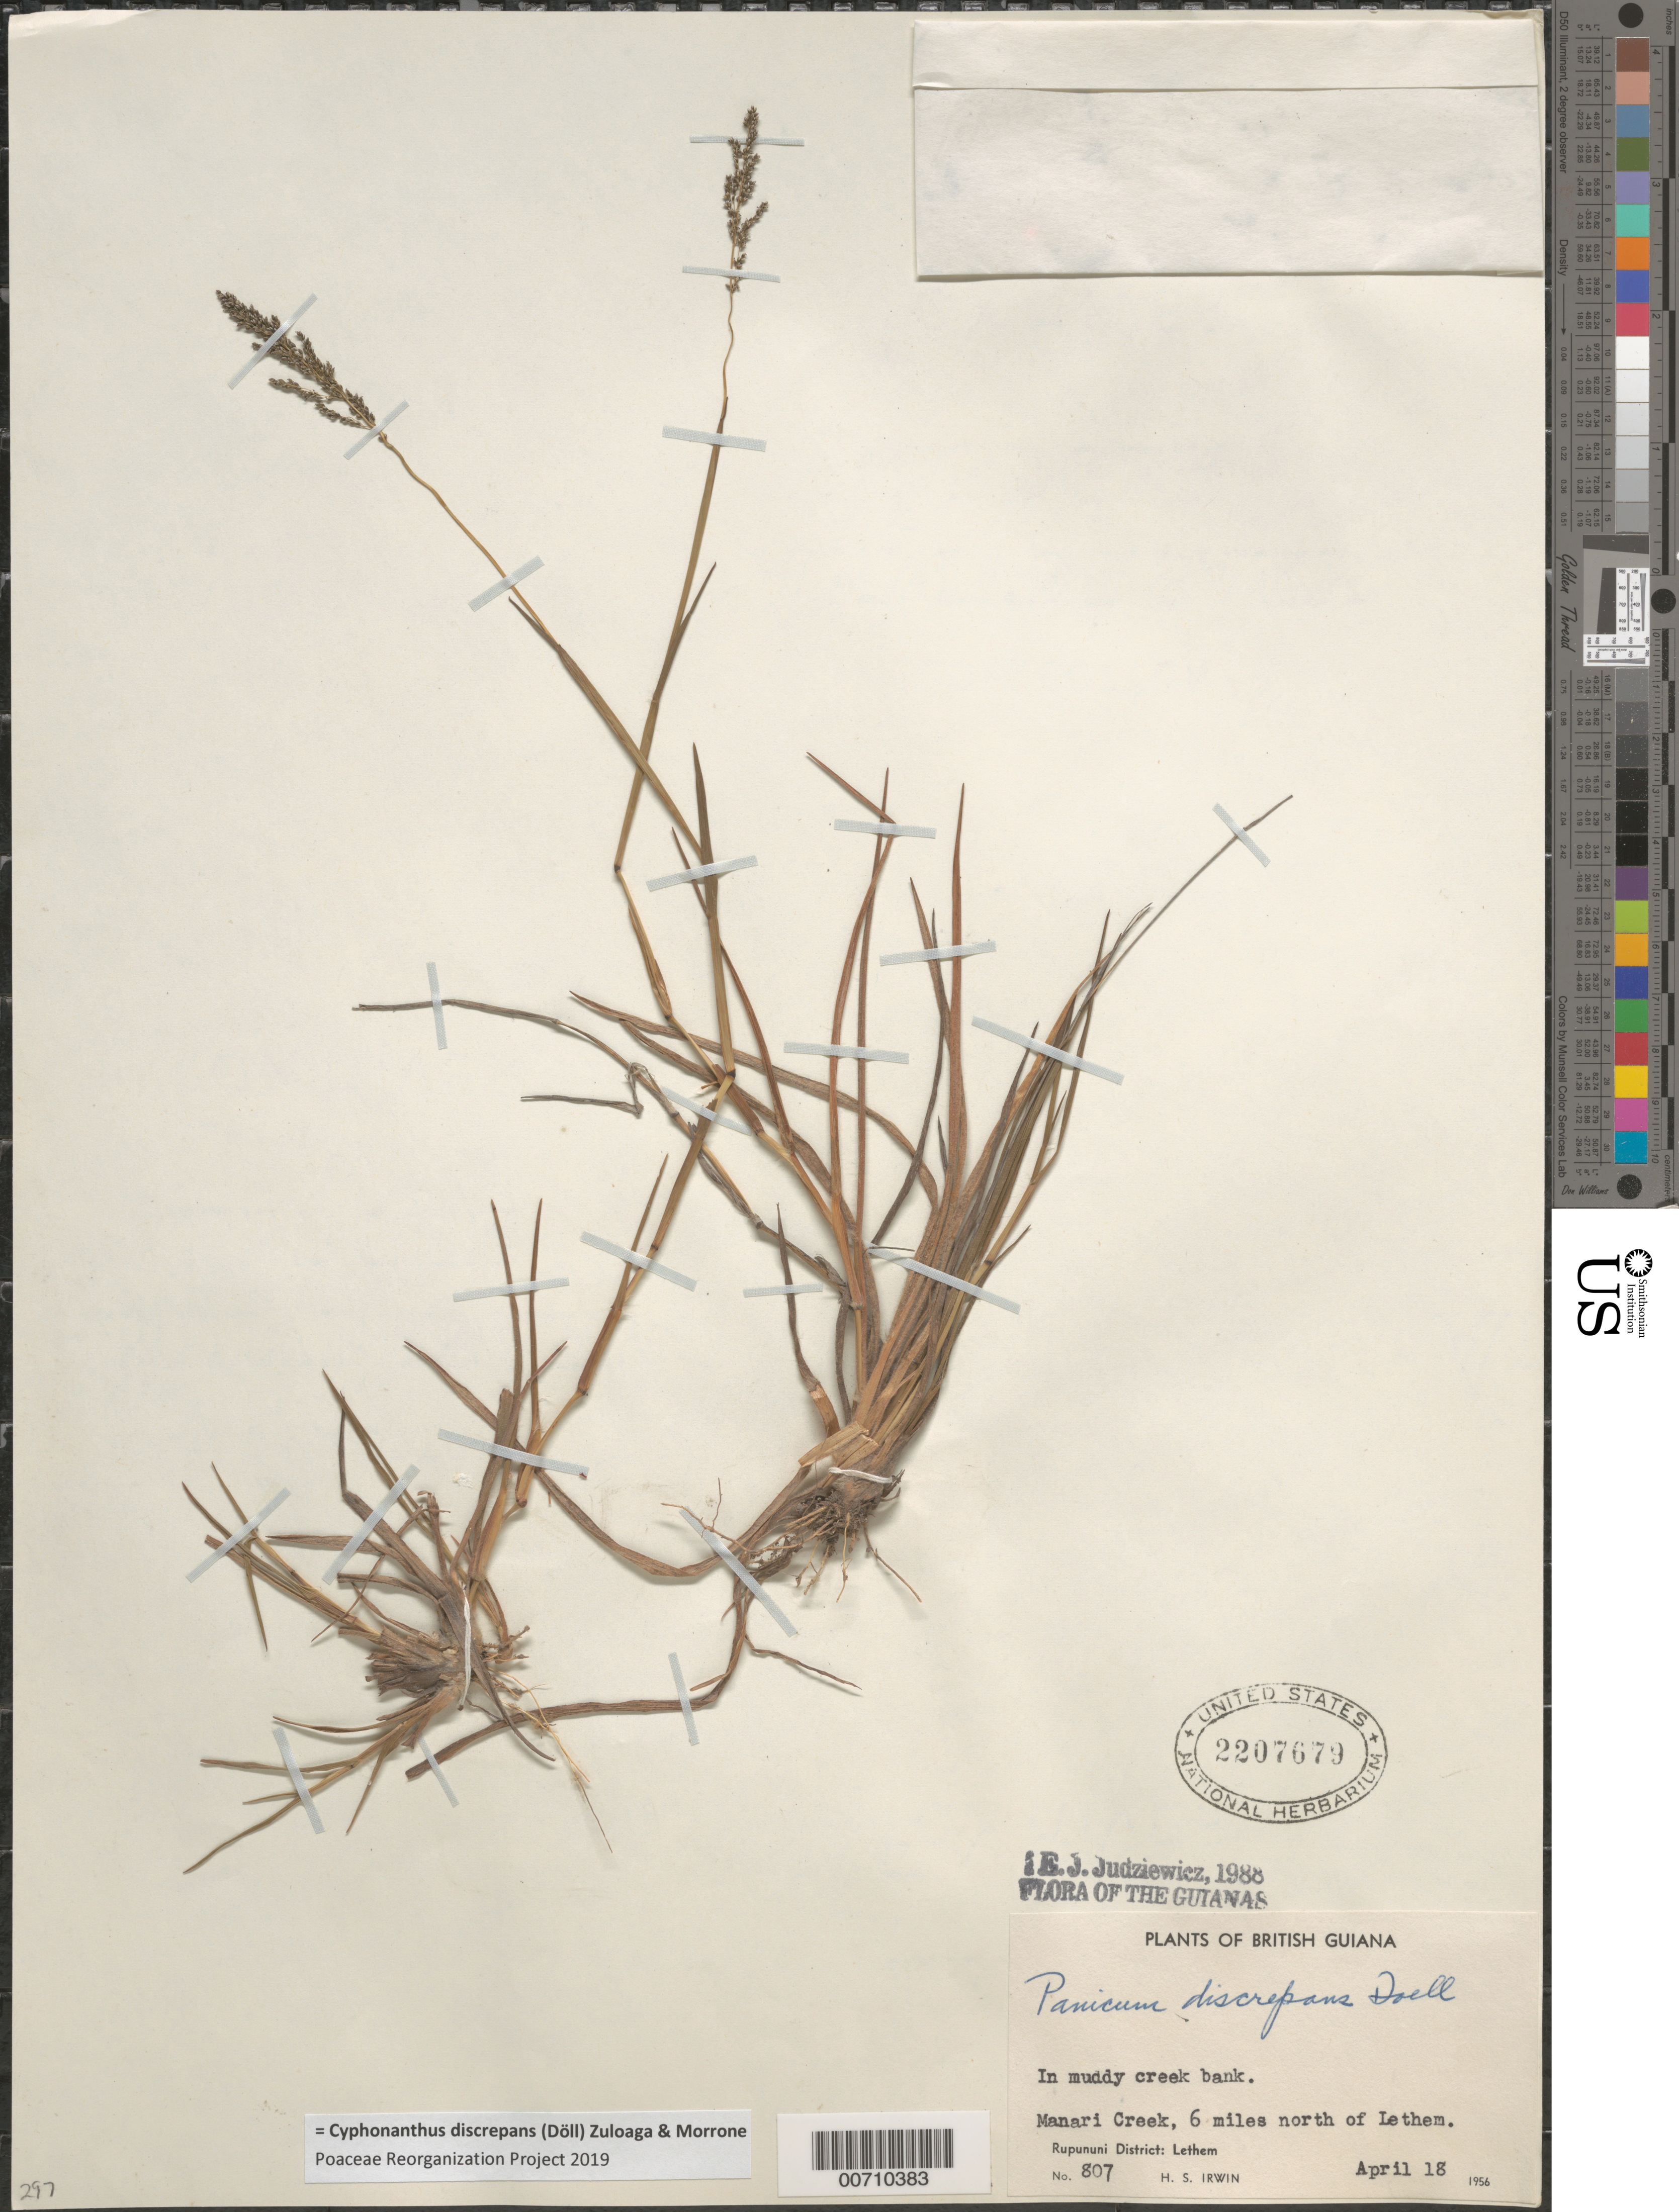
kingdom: Plantae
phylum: Tracheophyta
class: Liliopsida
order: Poales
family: Poaceae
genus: Panicum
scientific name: Panicum discrepans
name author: Döll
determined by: Judziewicz, E. J.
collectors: H. Irwin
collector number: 807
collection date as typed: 18-Apr-56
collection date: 1956-04-18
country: Guyana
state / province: U. Takutu-U. Essequibo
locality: Rupununi Dist., 6 mi. N of Lethem, on Manari Creek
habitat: In muddy creek bank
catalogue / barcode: US 2207679